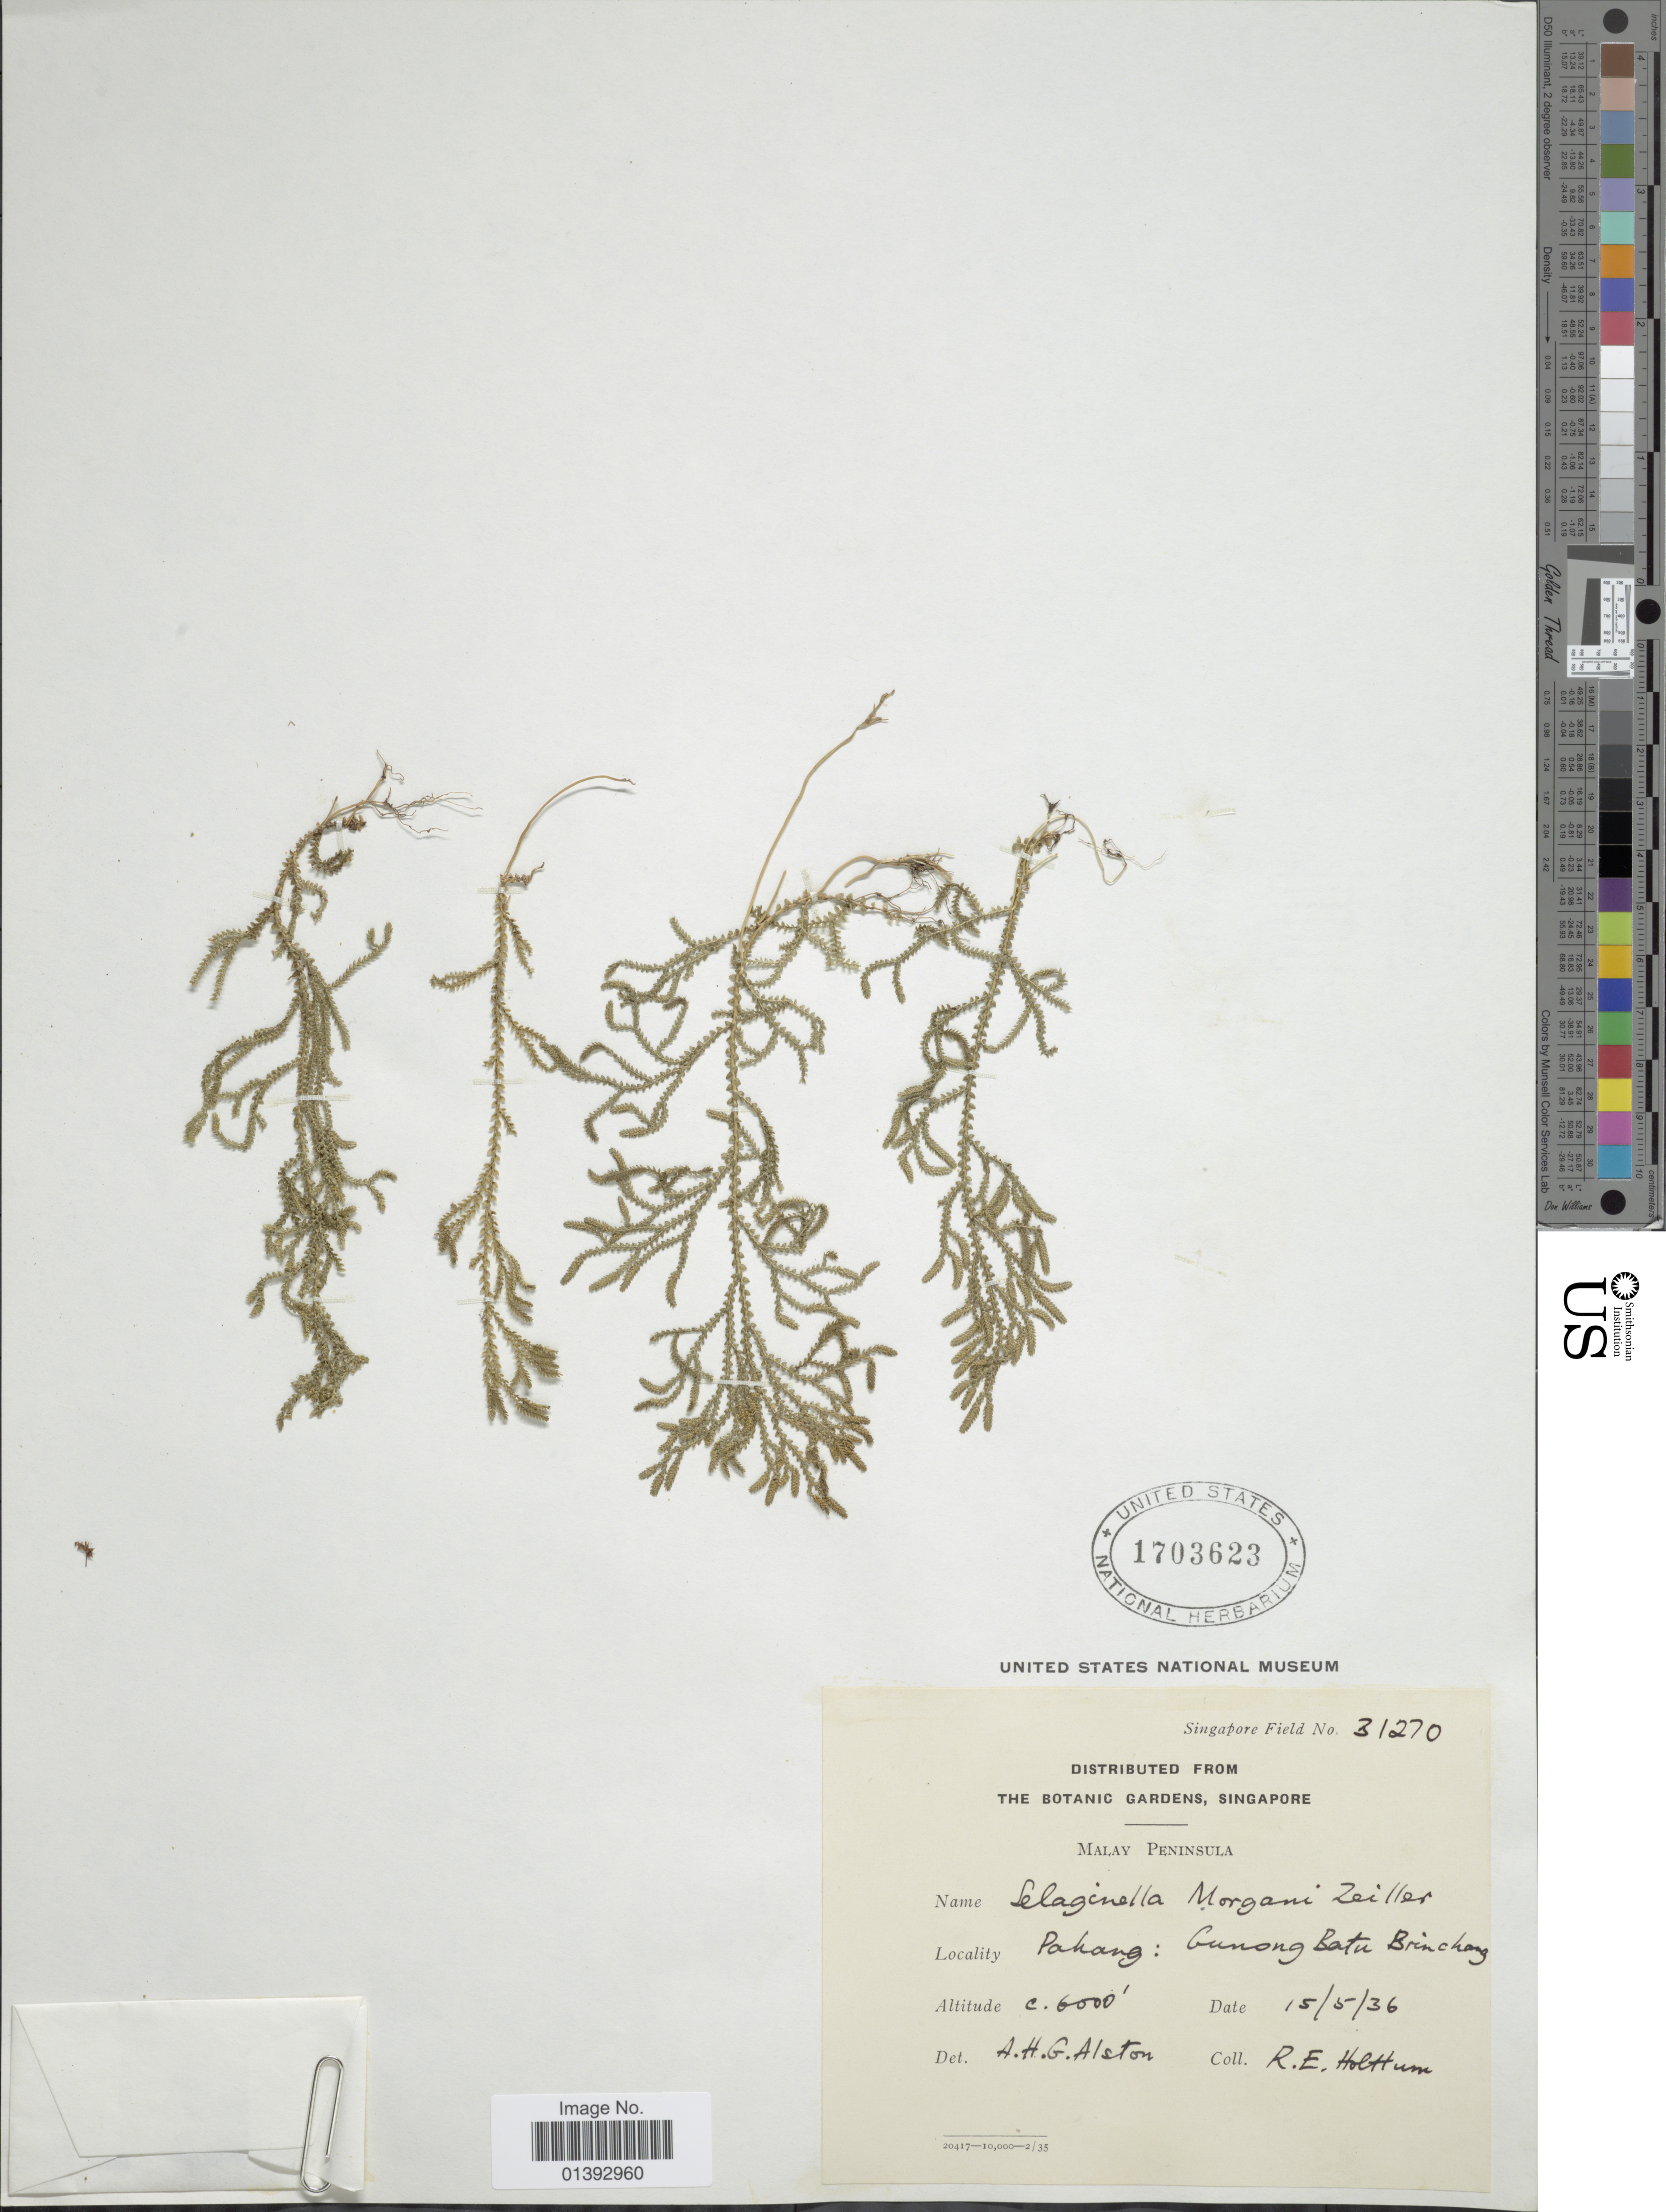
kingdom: Plantae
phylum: Tracheophyta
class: Lycopodiopsida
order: Selaginellales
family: Selaginellaceae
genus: Selaginella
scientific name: Selaginella morgani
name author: Zeiller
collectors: R. E. Holttum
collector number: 31270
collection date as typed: Transcribed d/m/y: 15/5/36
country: Malaysia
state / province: Pahang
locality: Gunong Baty Brinchang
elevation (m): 1829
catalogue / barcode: US 1703623